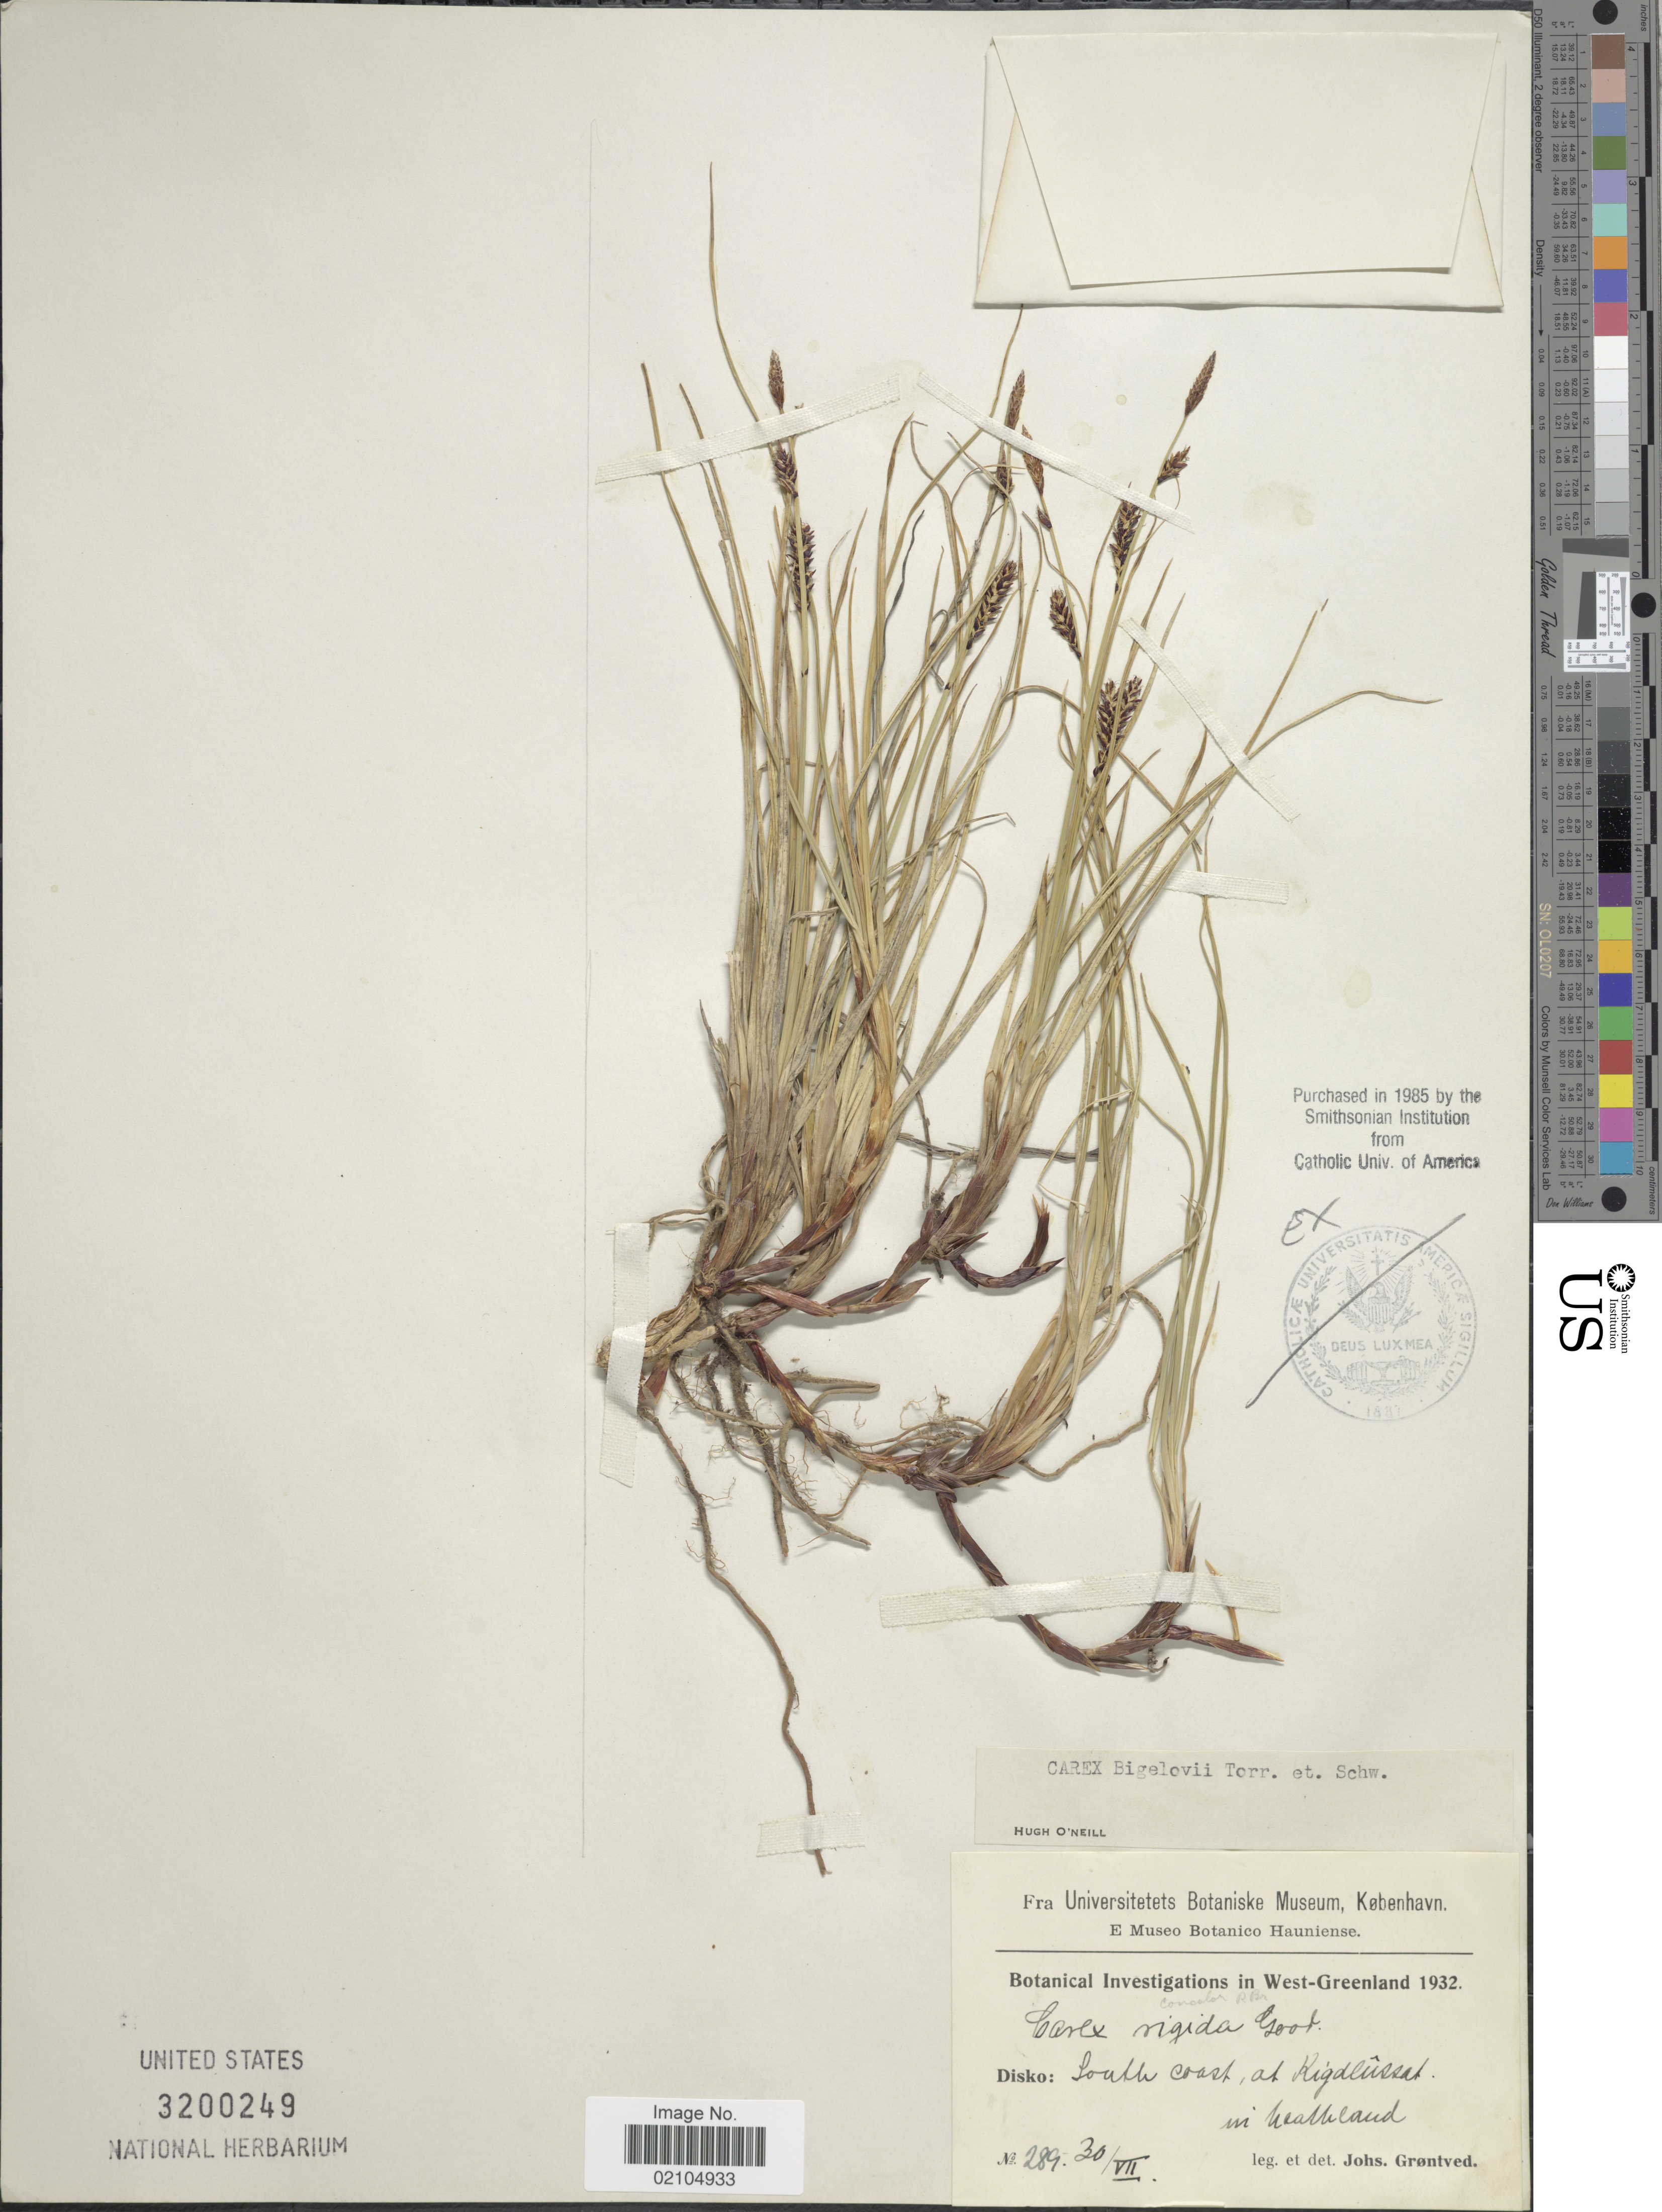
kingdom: Plantae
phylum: Tracheophyta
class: Liliopsida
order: Poales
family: Cyperaceae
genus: Carex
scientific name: Carex bigelowii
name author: Torr. ex Schwein.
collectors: J. Grøntved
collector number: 289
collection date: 1932-07-30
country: Greenland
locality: West-Greenland, Disko: South coast, at Kigdlussat in heathland.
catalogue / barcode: US 3200249